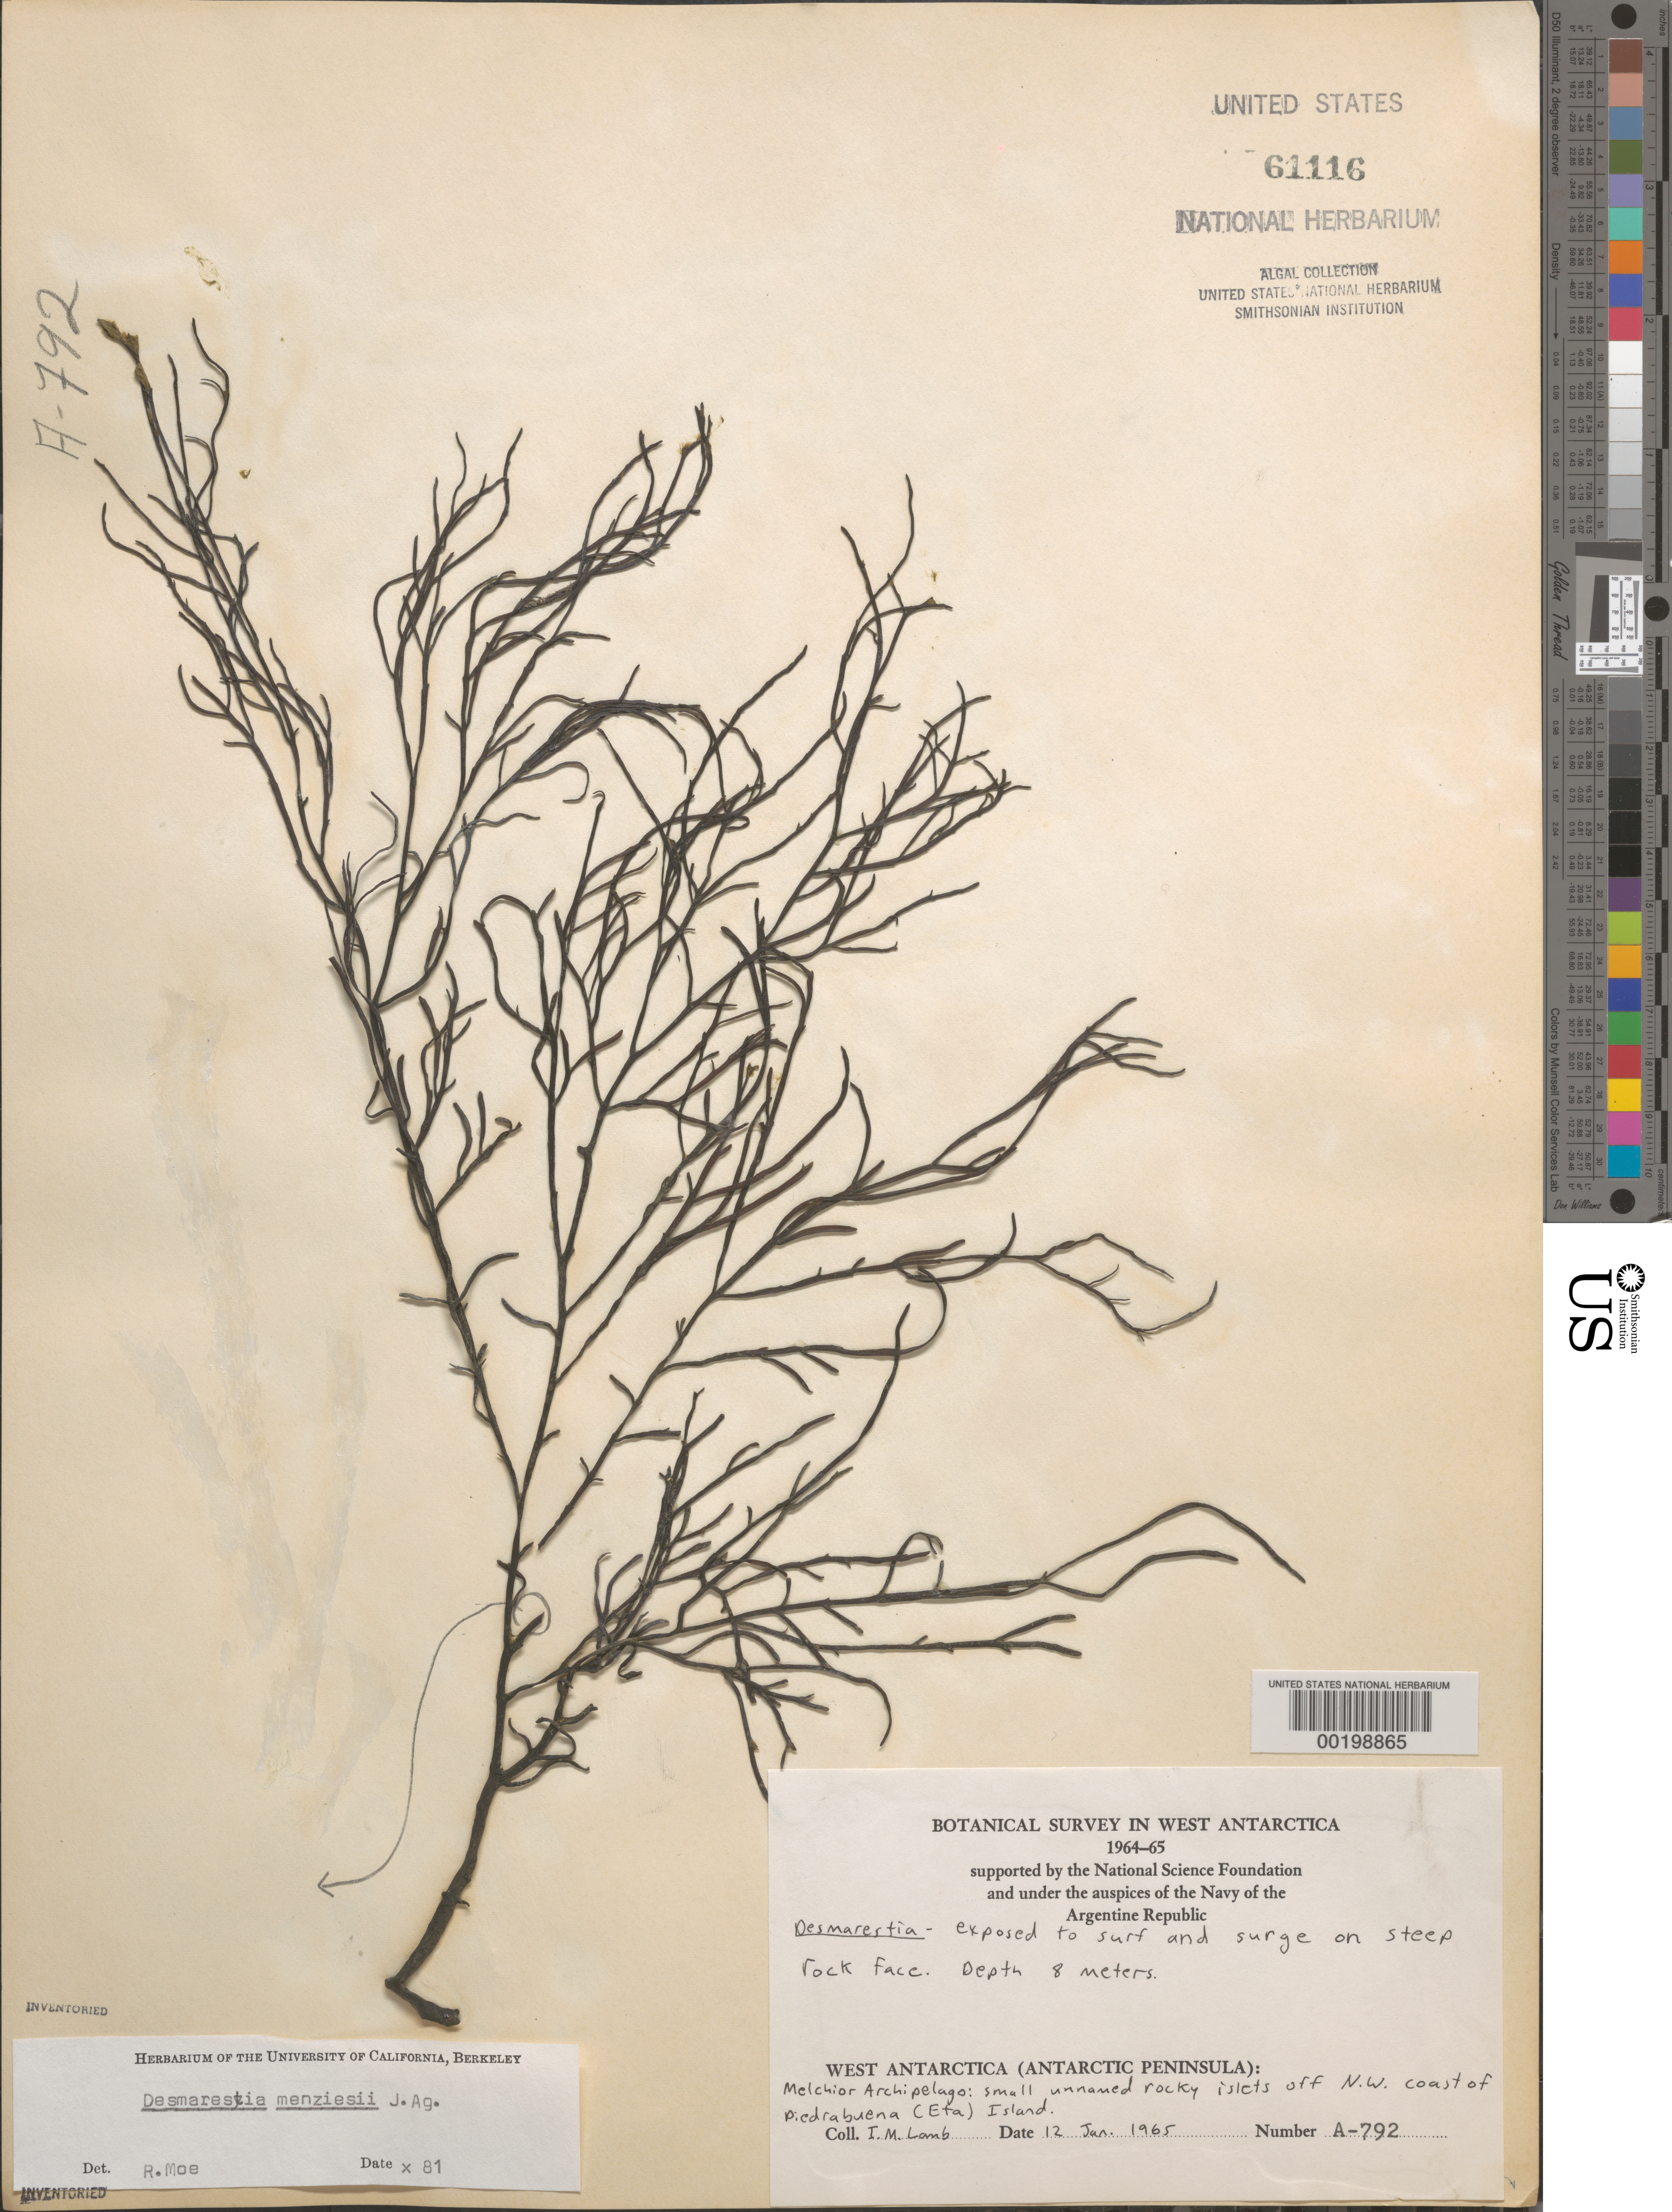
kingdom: Chromista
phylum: Ochrophyta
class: Phaeophyceae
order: Desmarestiales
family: Desmarestiaceae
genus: Desmarestia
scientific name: Desmarestia menziesii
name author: J. Agardh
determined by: Moe, R. L.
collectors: I. M. Lamb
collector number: A-792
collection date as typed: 12 Jan 1965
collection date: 1965-01-12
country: Antarctica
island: Melchior Islands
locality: Rocky Islets off northwest Eta Island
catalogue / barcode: US 61116